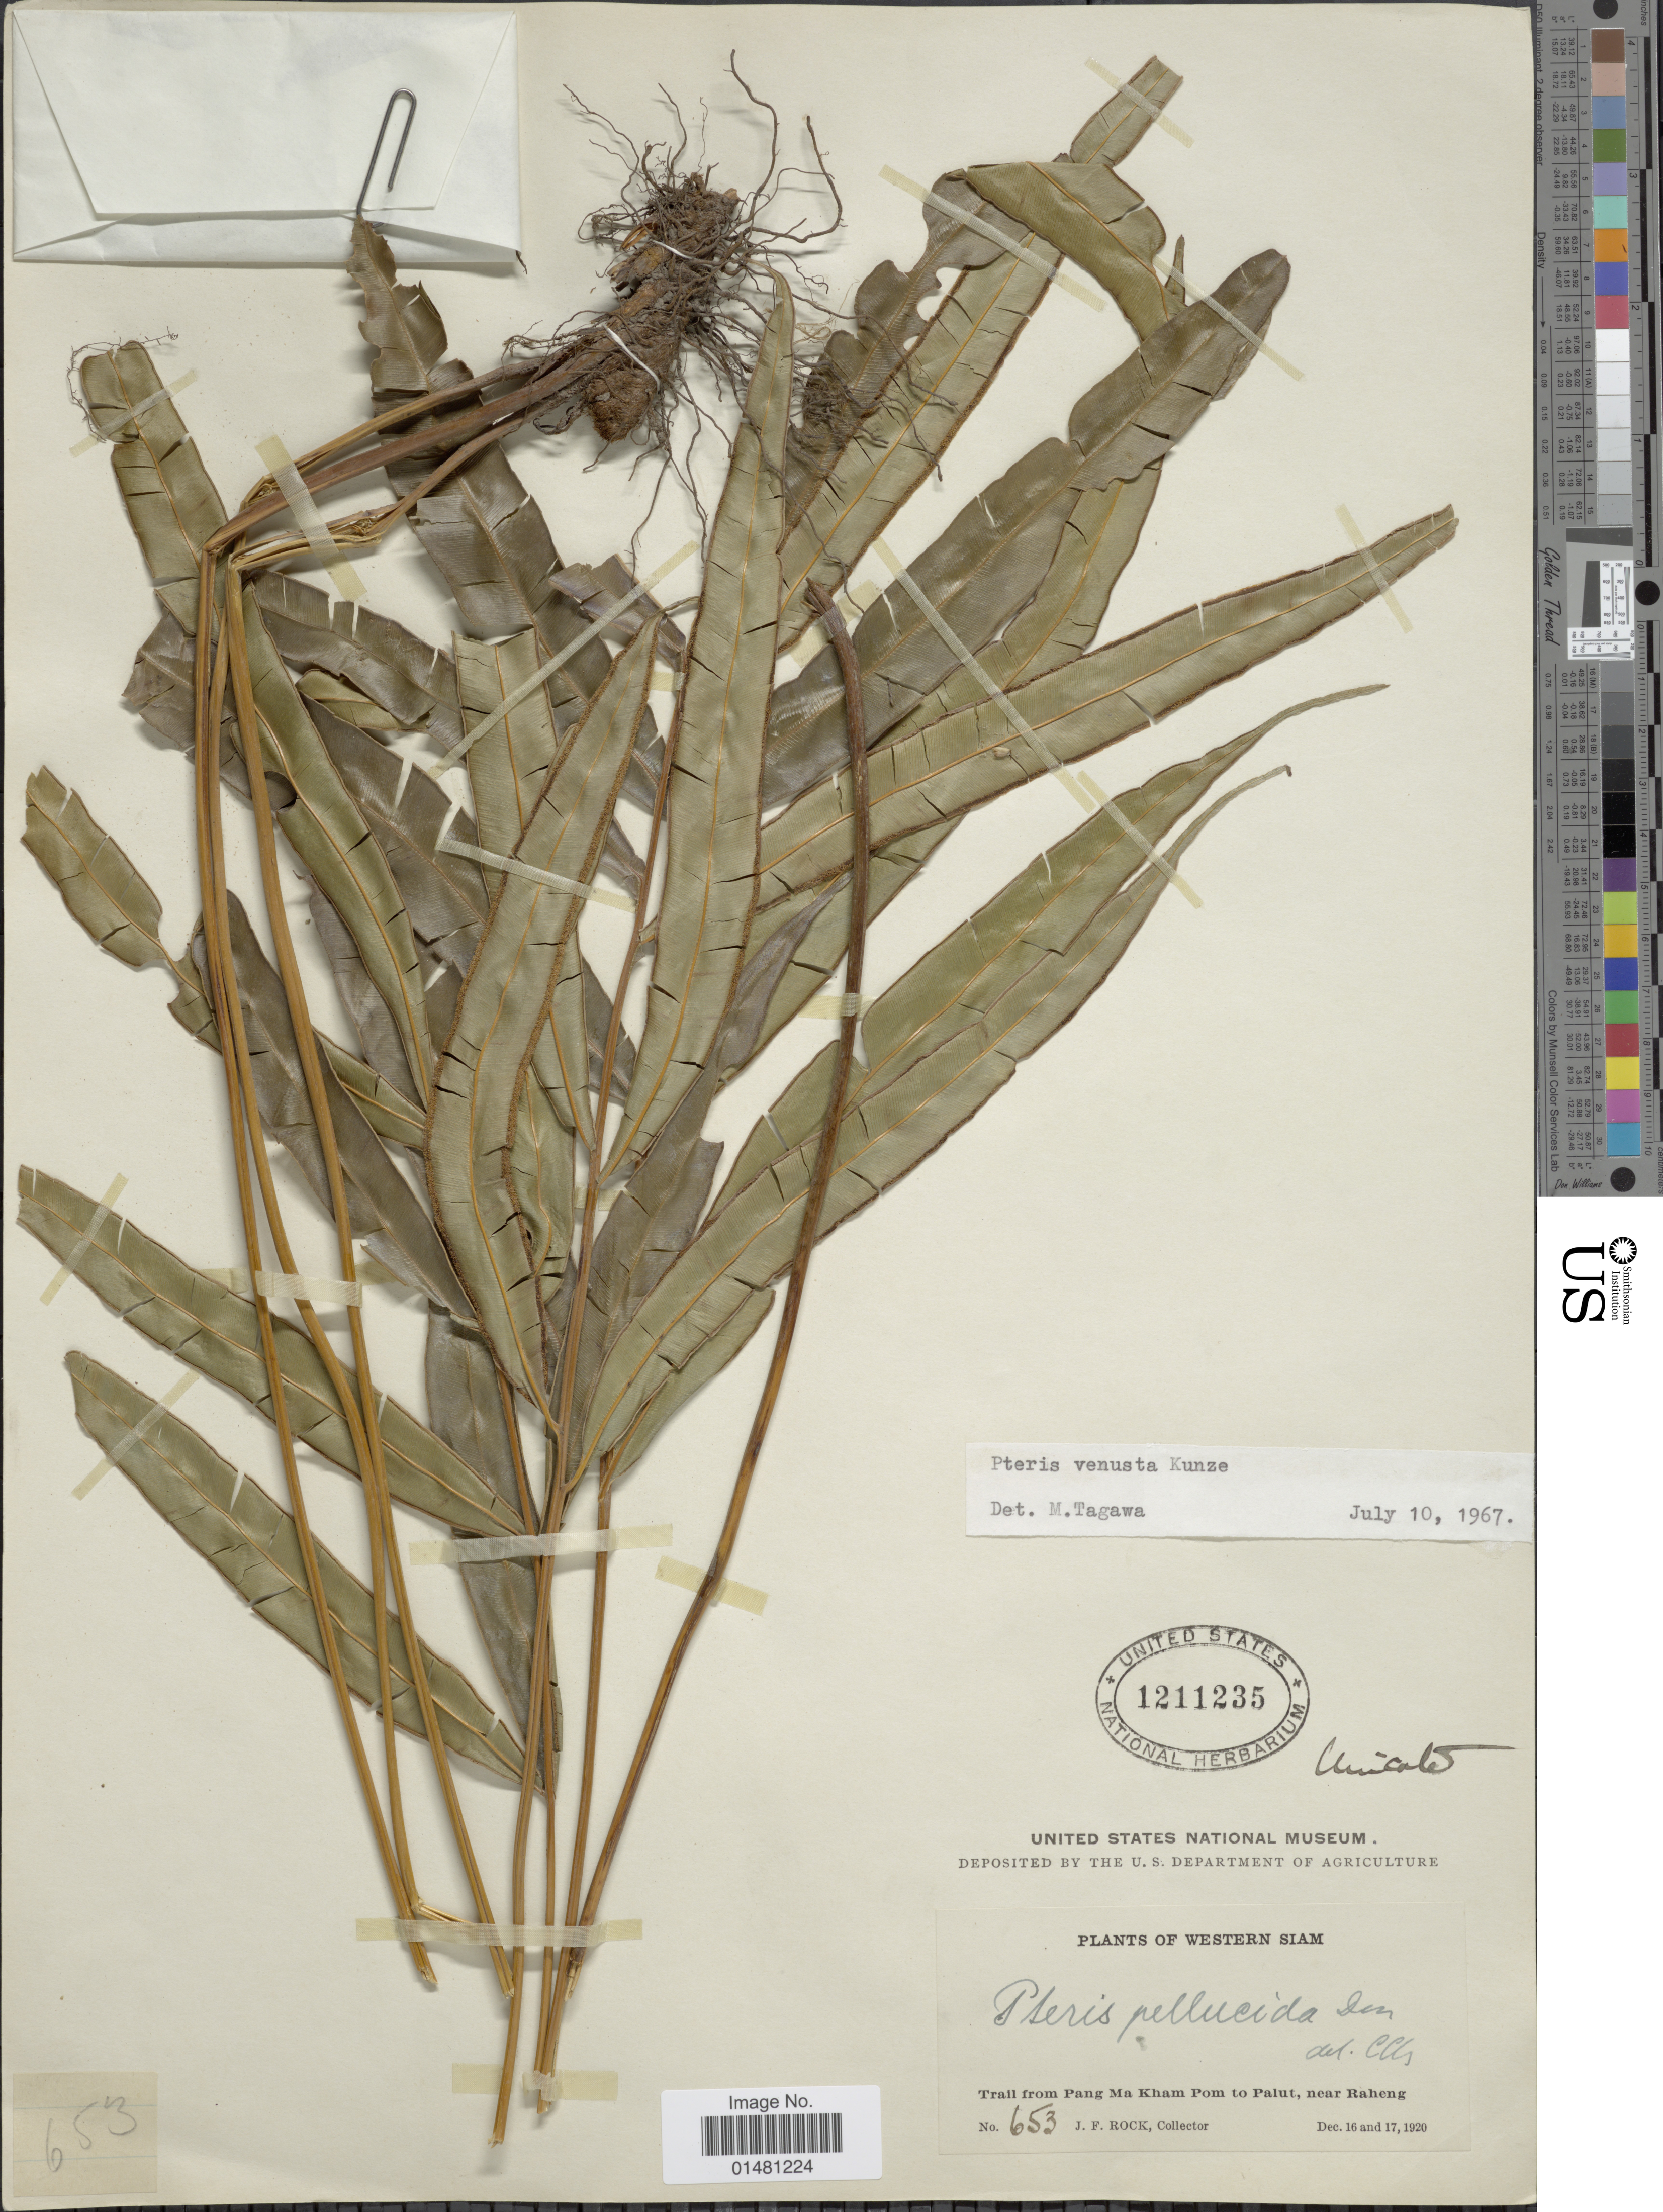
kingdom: Plantae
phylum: Tracheophyta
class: Polypodiopsida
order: Polypodiales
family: Pteridaceae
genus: Pteris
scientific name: Pteris venusta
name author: Kunze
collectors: J. Rock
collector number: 653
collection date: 1920-12-16/1920-12-17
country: Thailand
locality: Western Siam, Trail from Pang Ma Kham Pom to Palut, near Raheng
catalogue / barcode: US 1211235